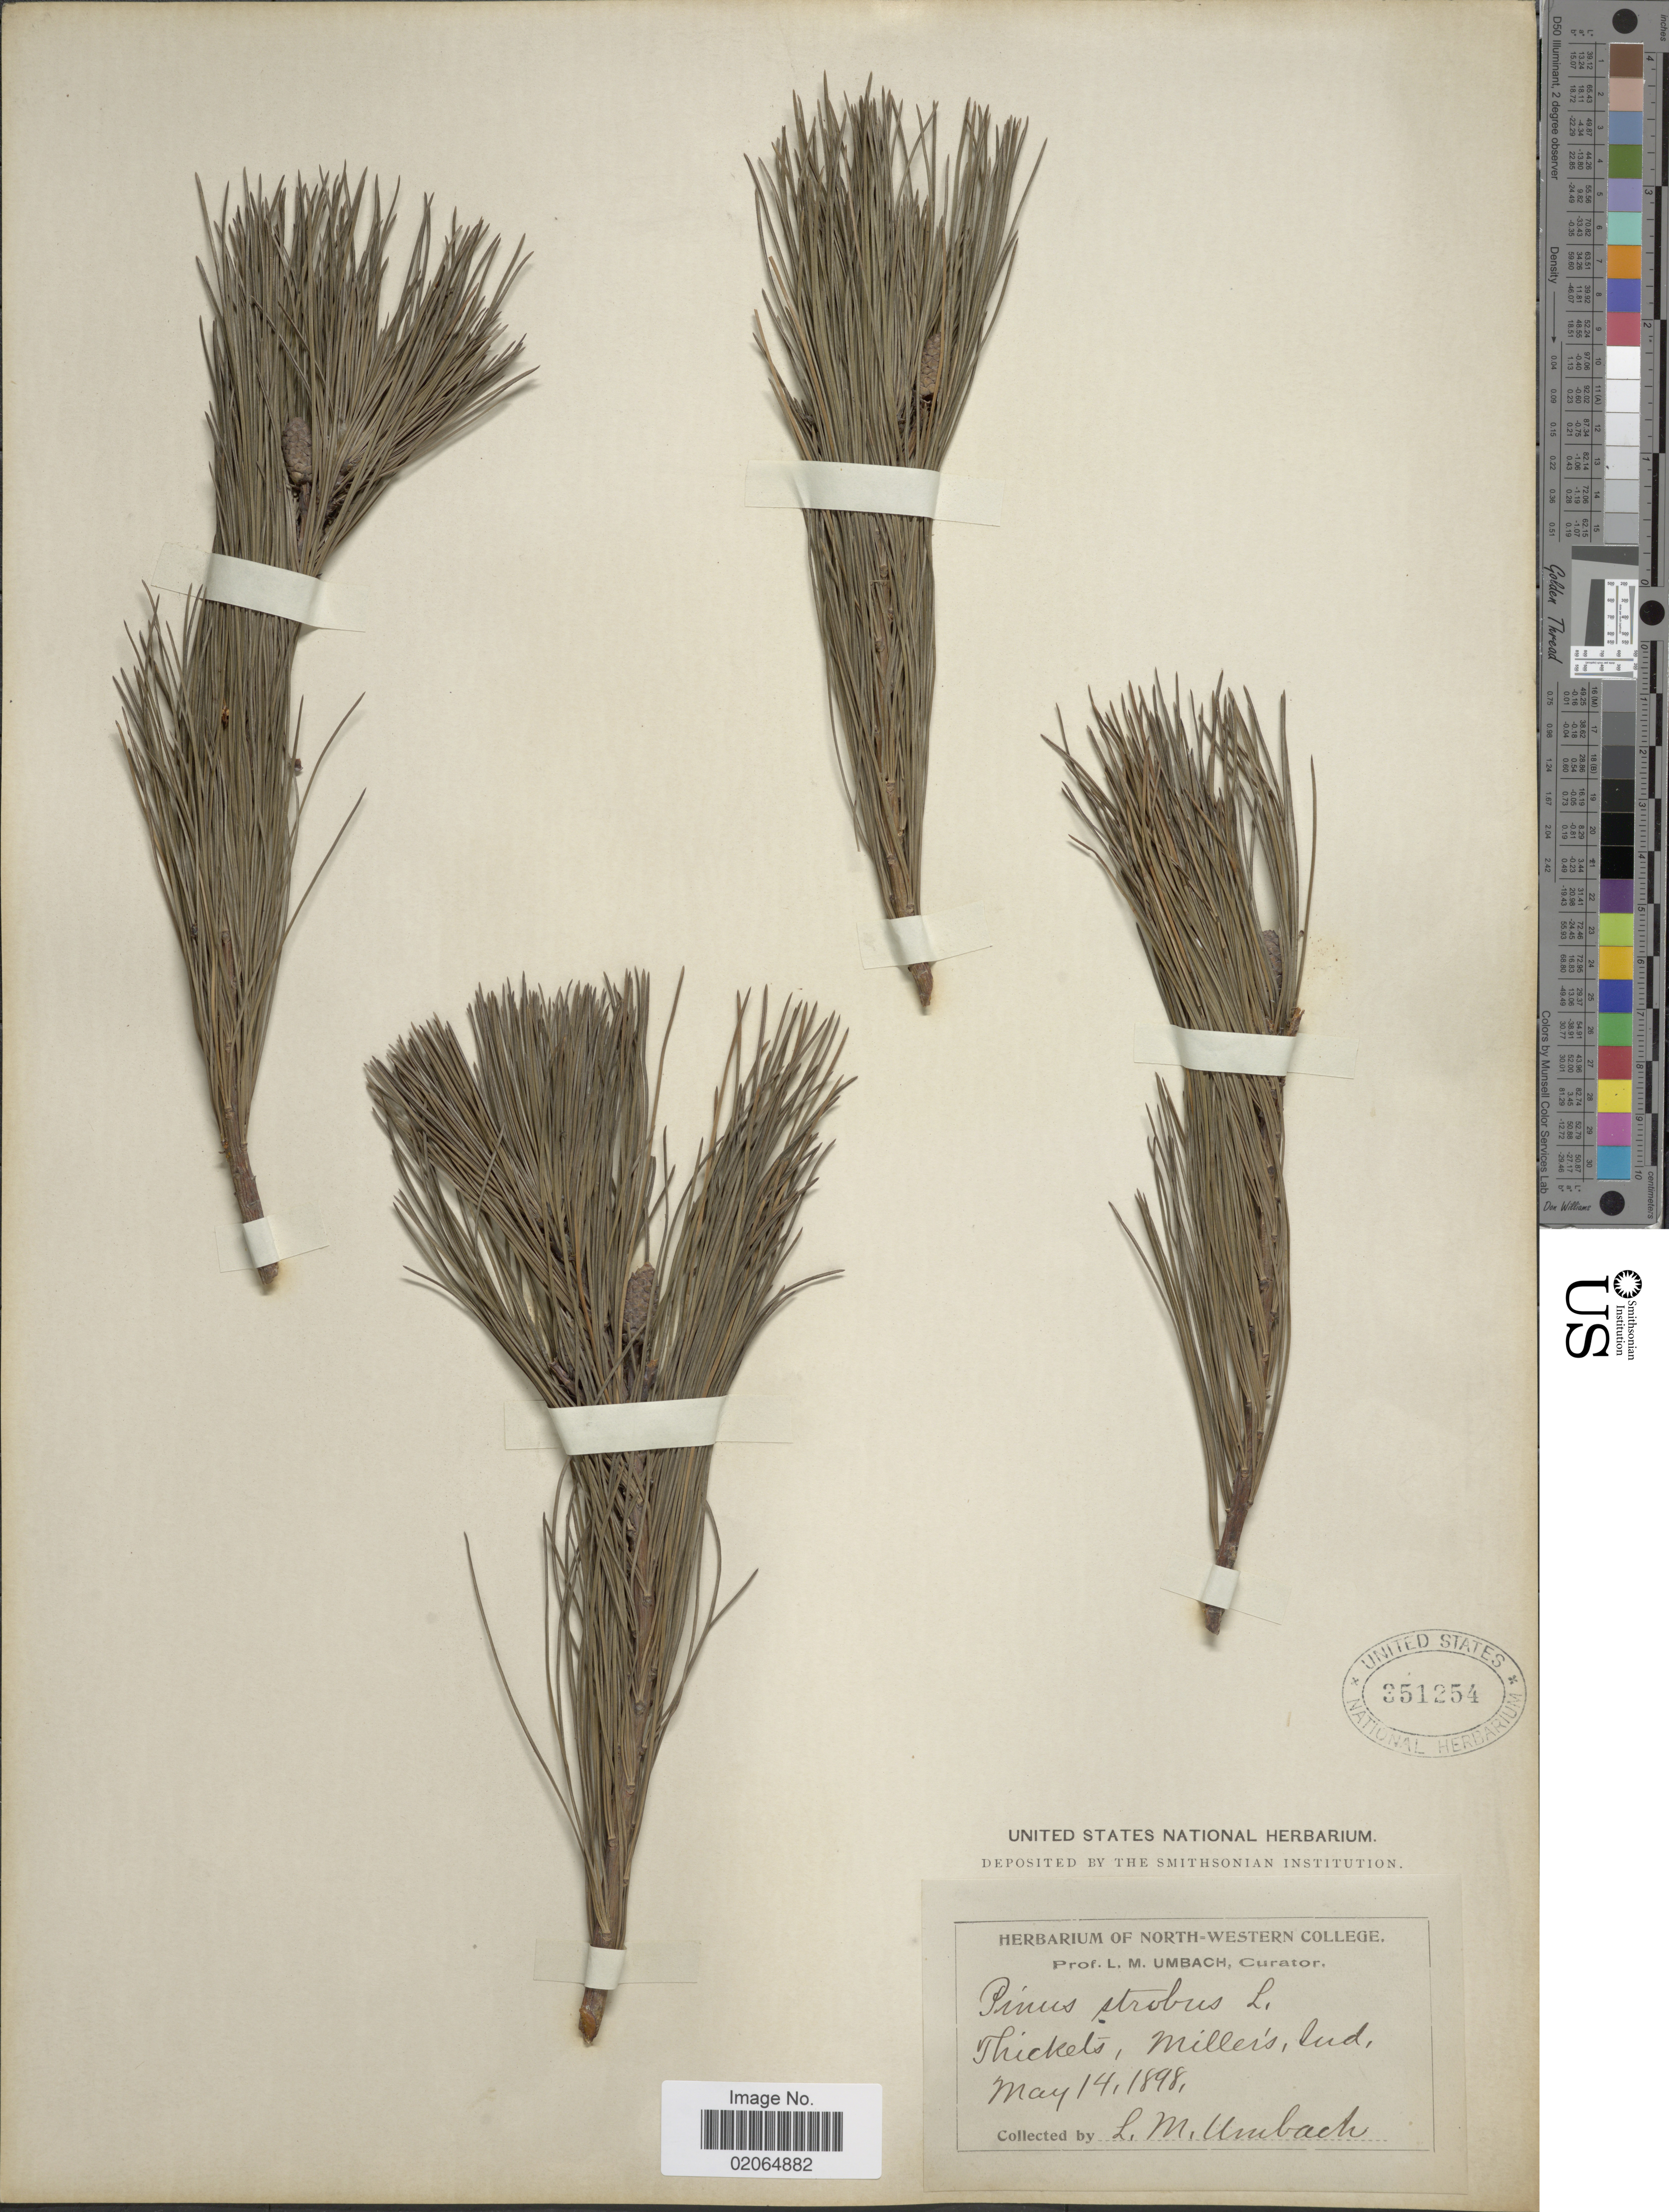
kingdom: Plantae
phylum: Tracheophyta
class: Pinopsida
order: Pinales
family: Pinaceae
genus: Pinus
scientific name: Pinus strobus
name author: L.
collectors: L. M. Umbach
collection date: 1898-05-14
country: United States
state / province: Indiana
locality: Millers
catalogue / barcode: US 351254